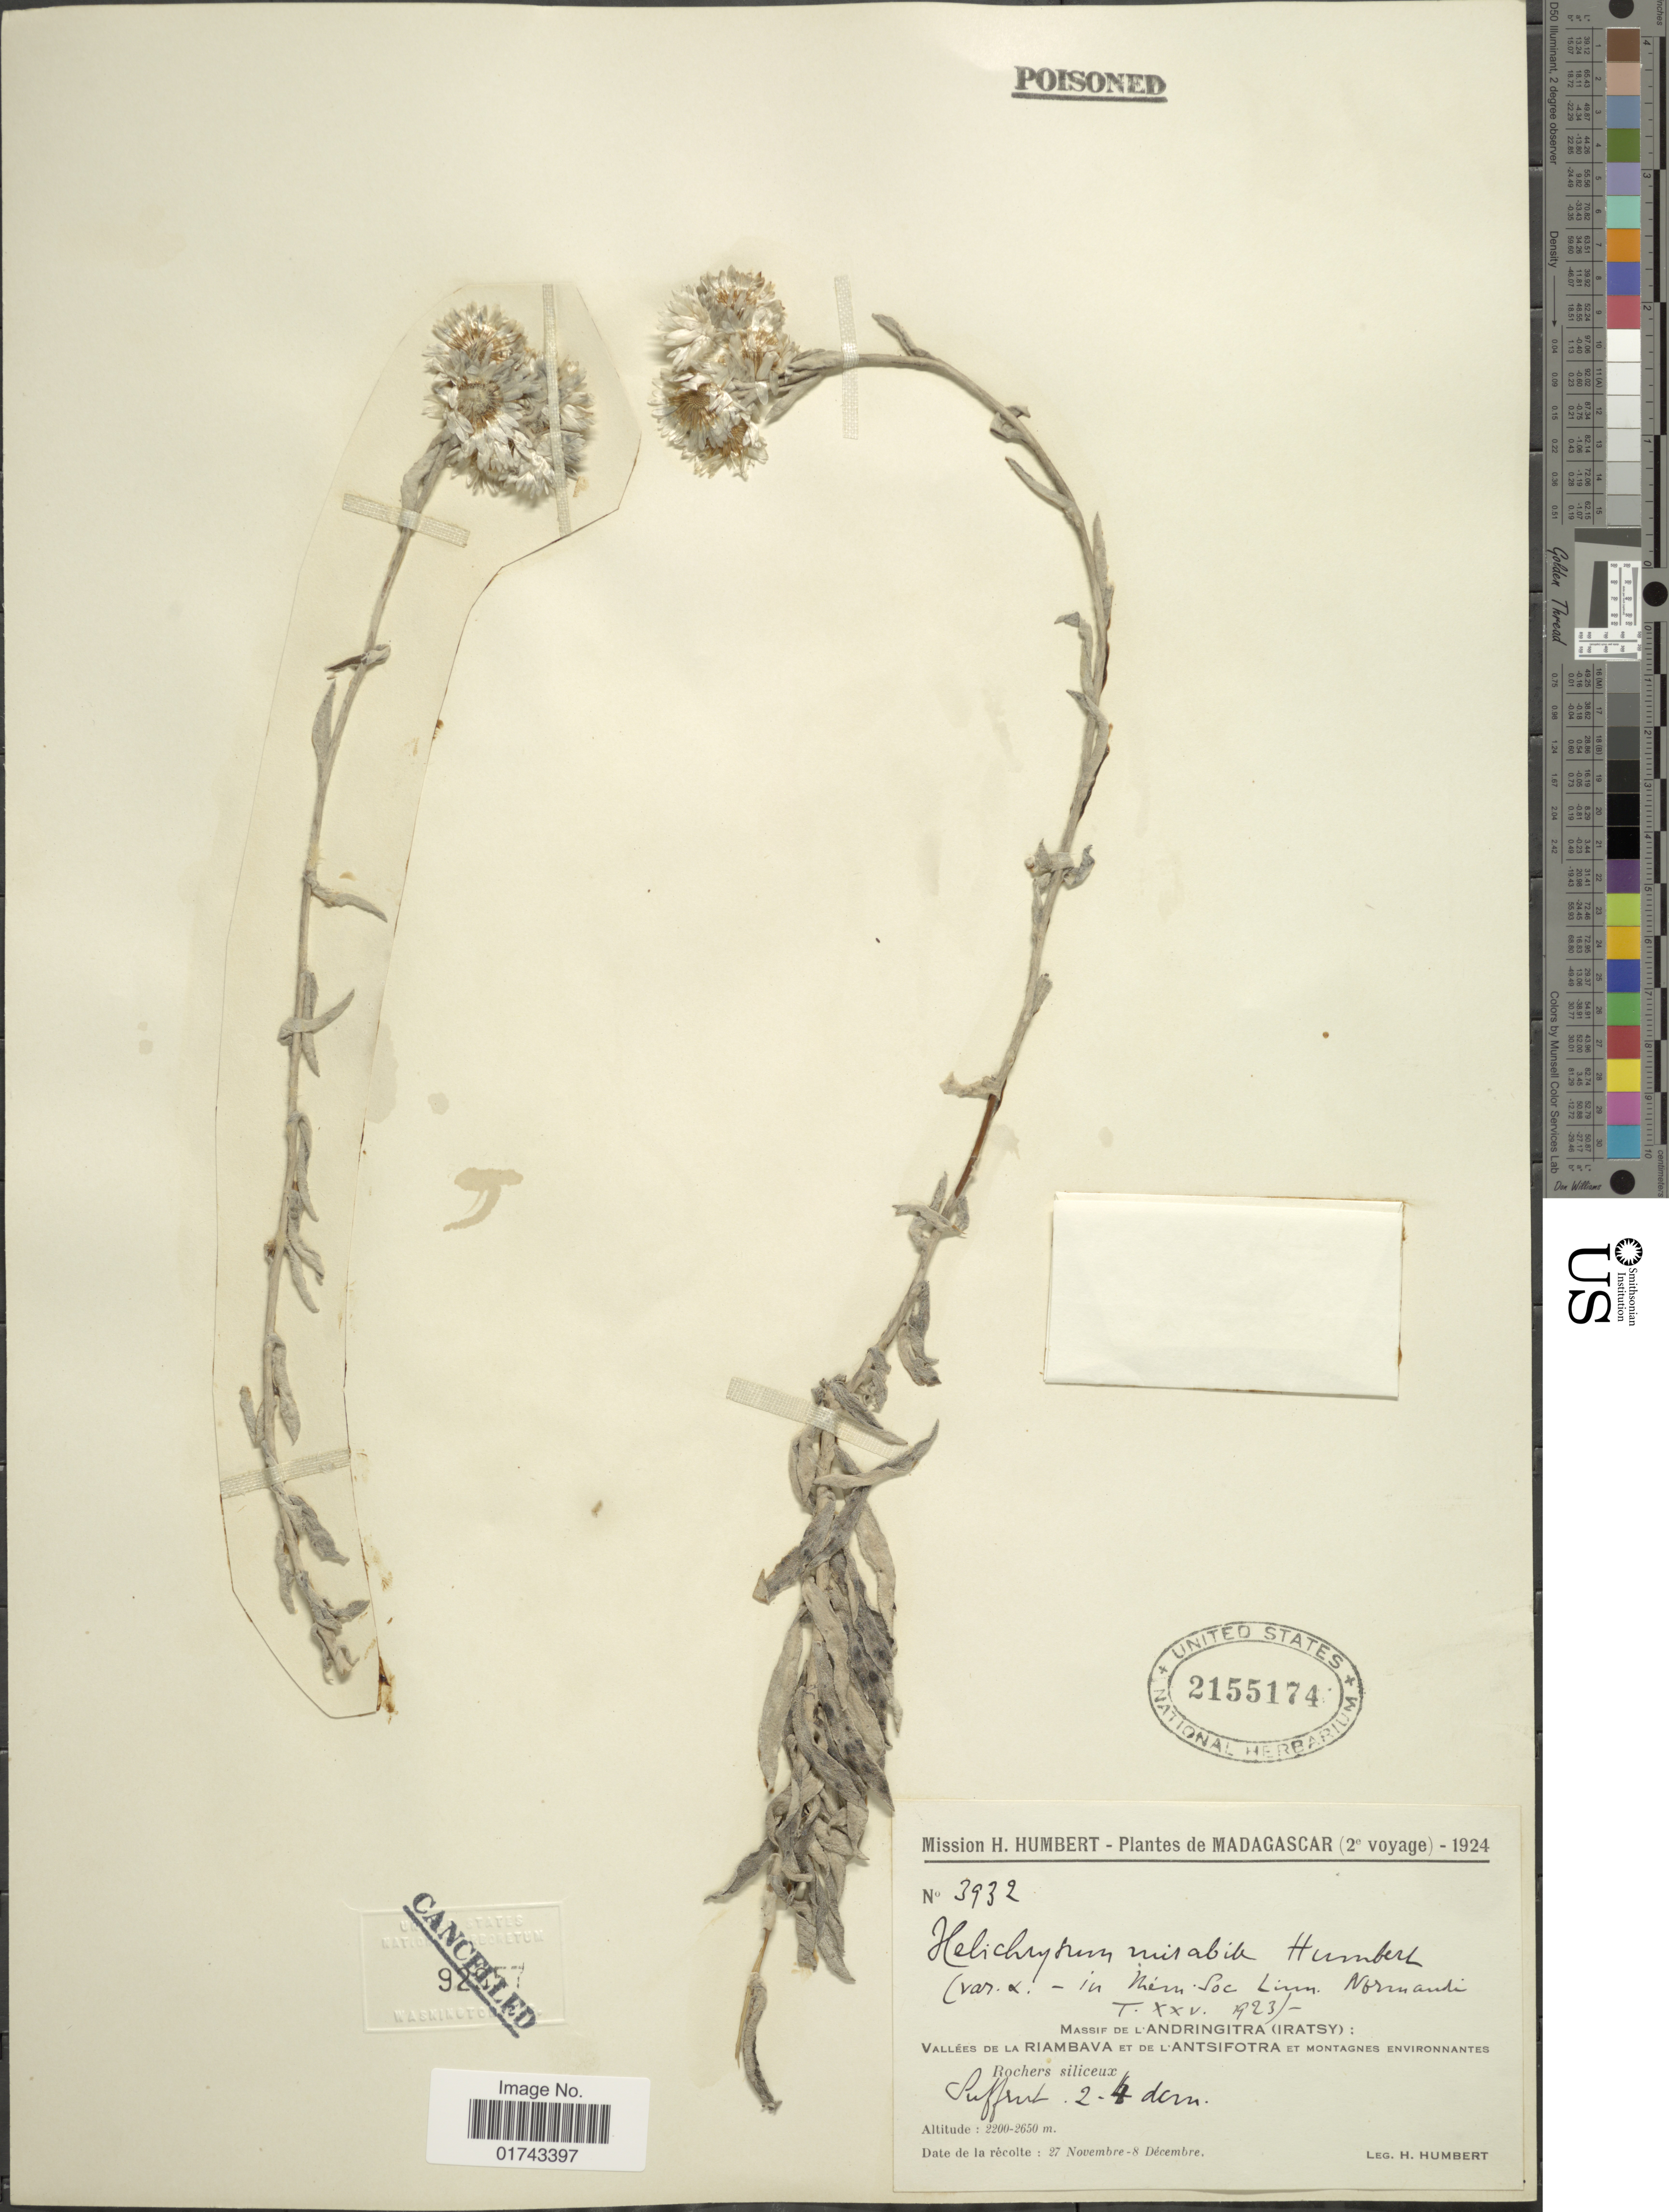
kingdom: Plantae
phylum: Tracheophyta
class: Magnoliopsida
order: Asterales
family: Asteraceae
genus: Helichrysum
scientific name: Helichrysum mirabile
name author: Humbert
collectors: H. Humbert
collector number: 3932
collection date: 1924-11-27/1924-12-08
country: Madagascar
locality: Massif de l'Andringitra (Iratsy): Vallees de la Riambava et de l' Antsifotra et Montagnes Environnantes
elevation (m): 2200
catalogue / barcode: US 2155174